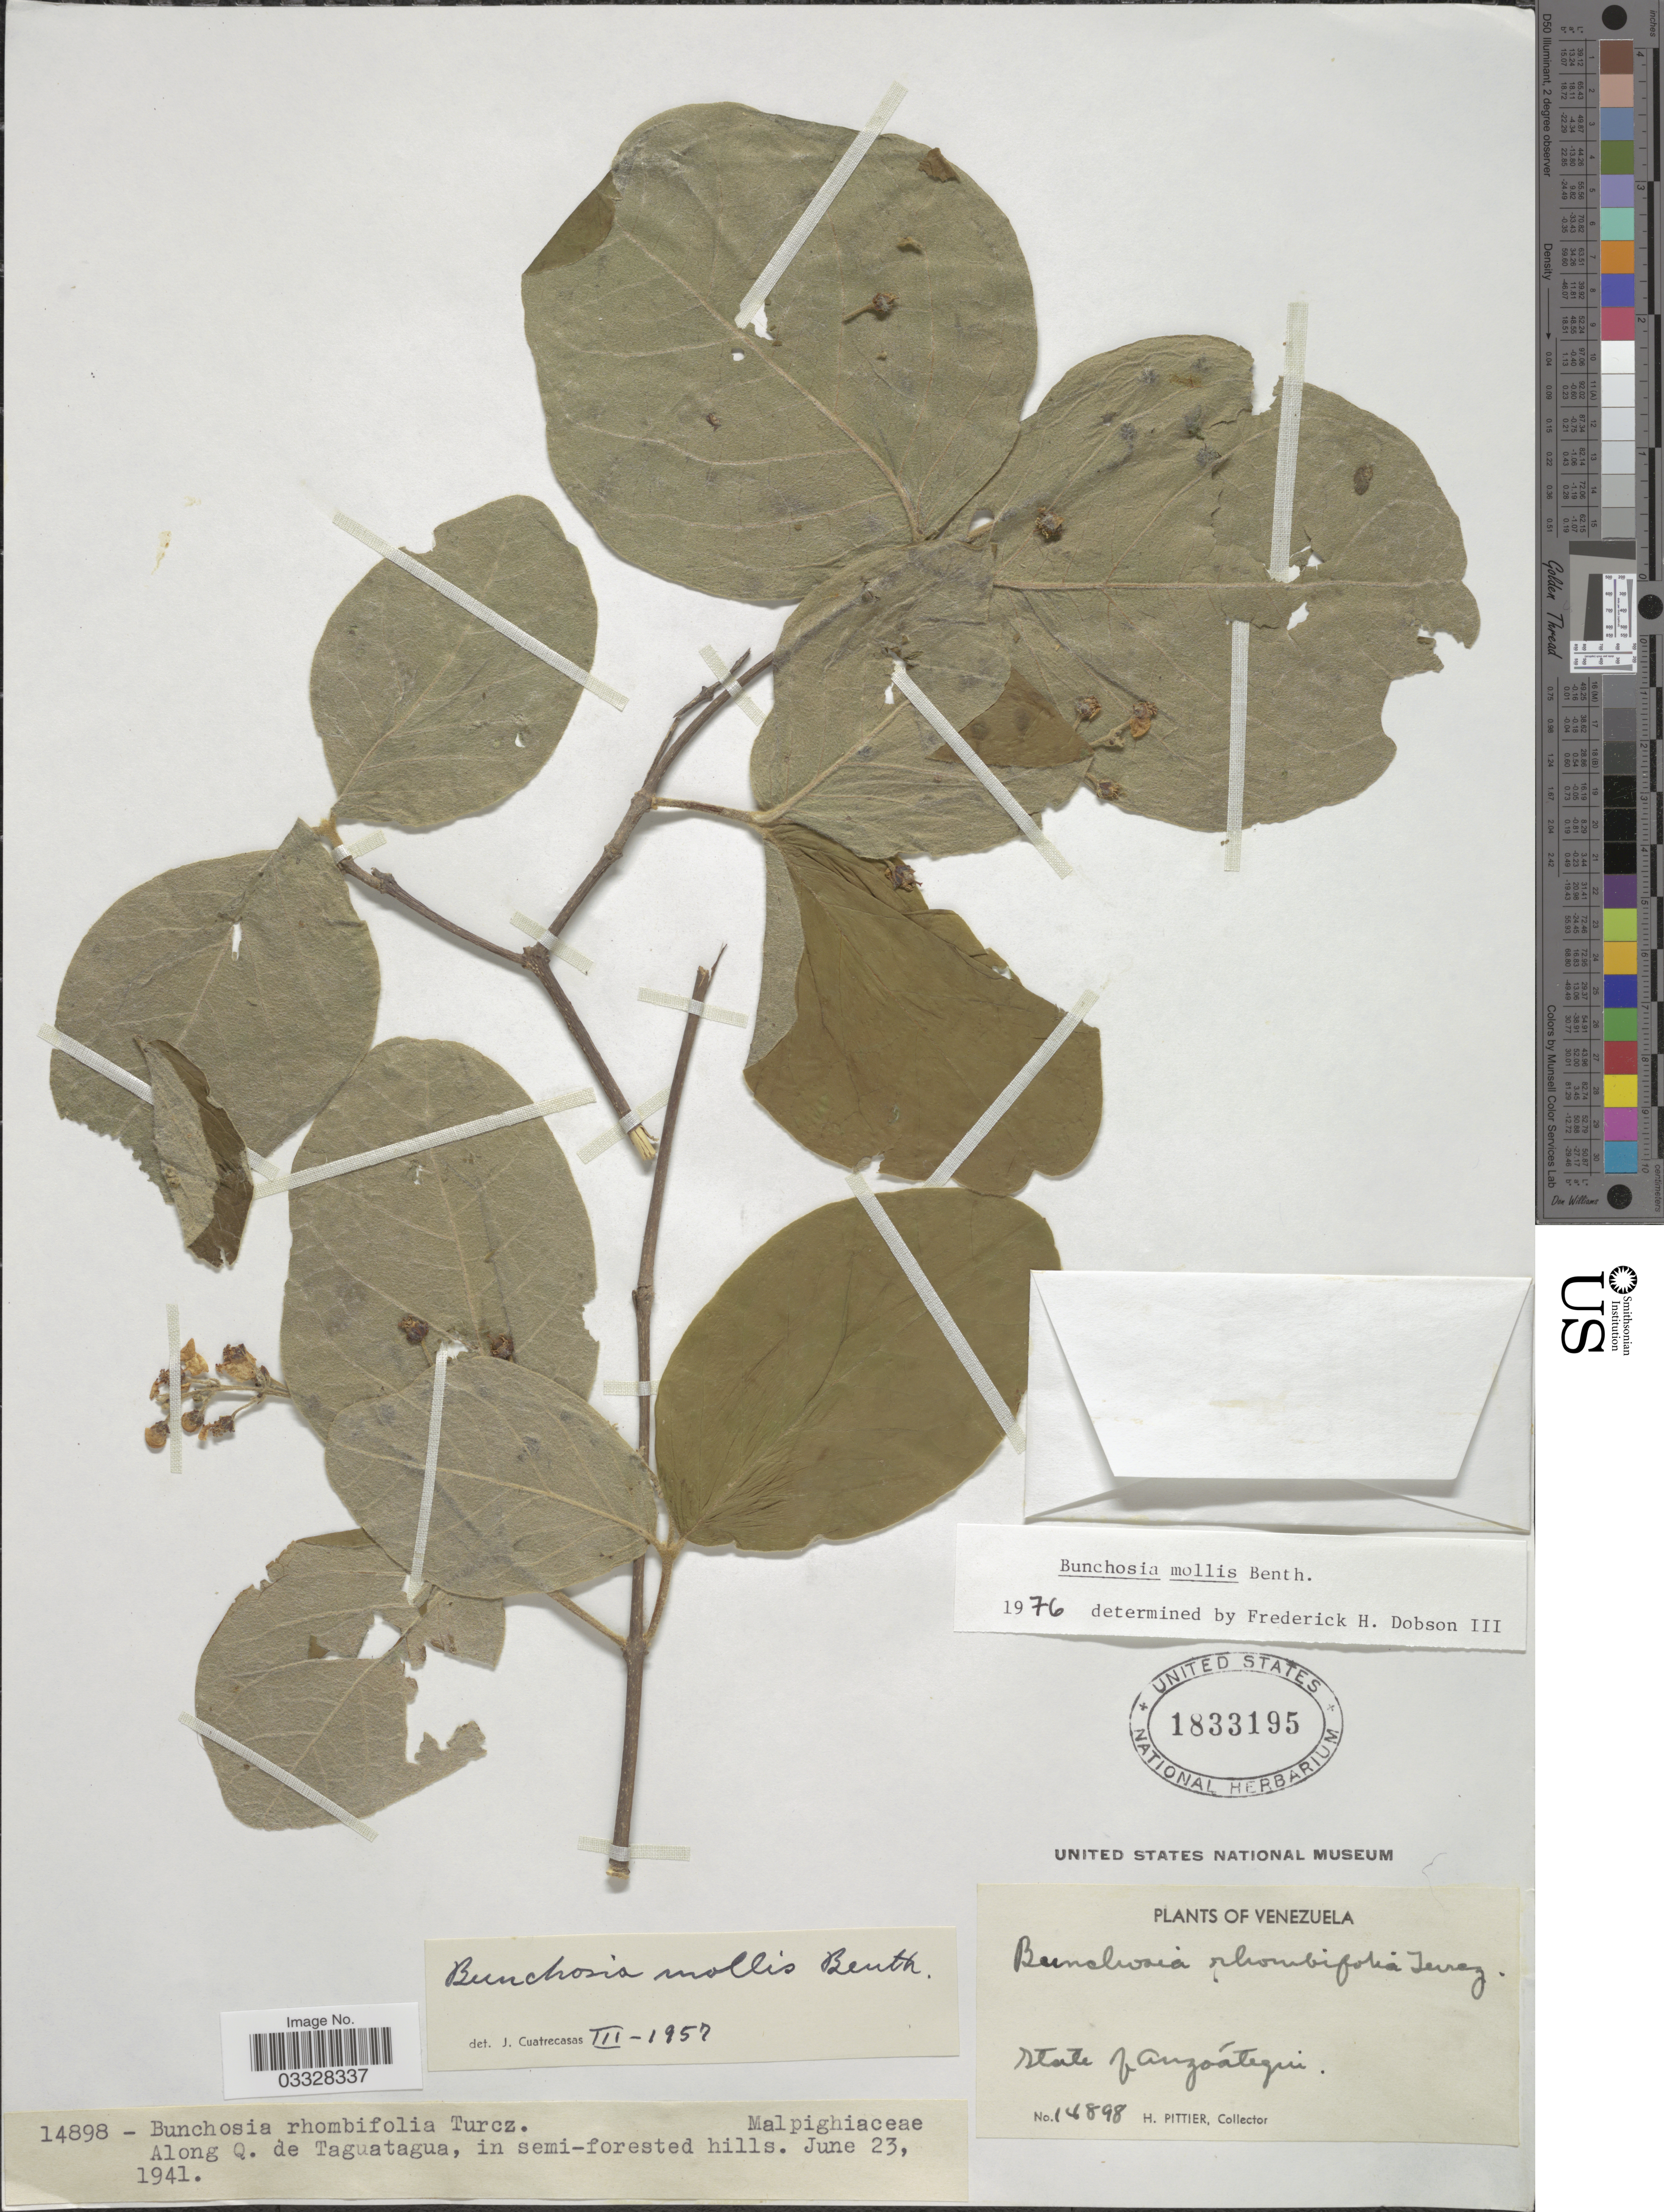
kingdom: Plantae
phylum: Tracheophyta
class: Magnoliopsida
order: Malpighiales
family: Malpighiaceae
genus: Bunchosia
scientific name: Bunchosia mollis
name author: Benth.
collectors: H. F. Pittier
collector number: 14898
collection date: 1941-06-23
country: Venezuela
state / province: Anzoategui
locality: Along Q. de Taguatagua.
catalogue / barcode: US 1833195